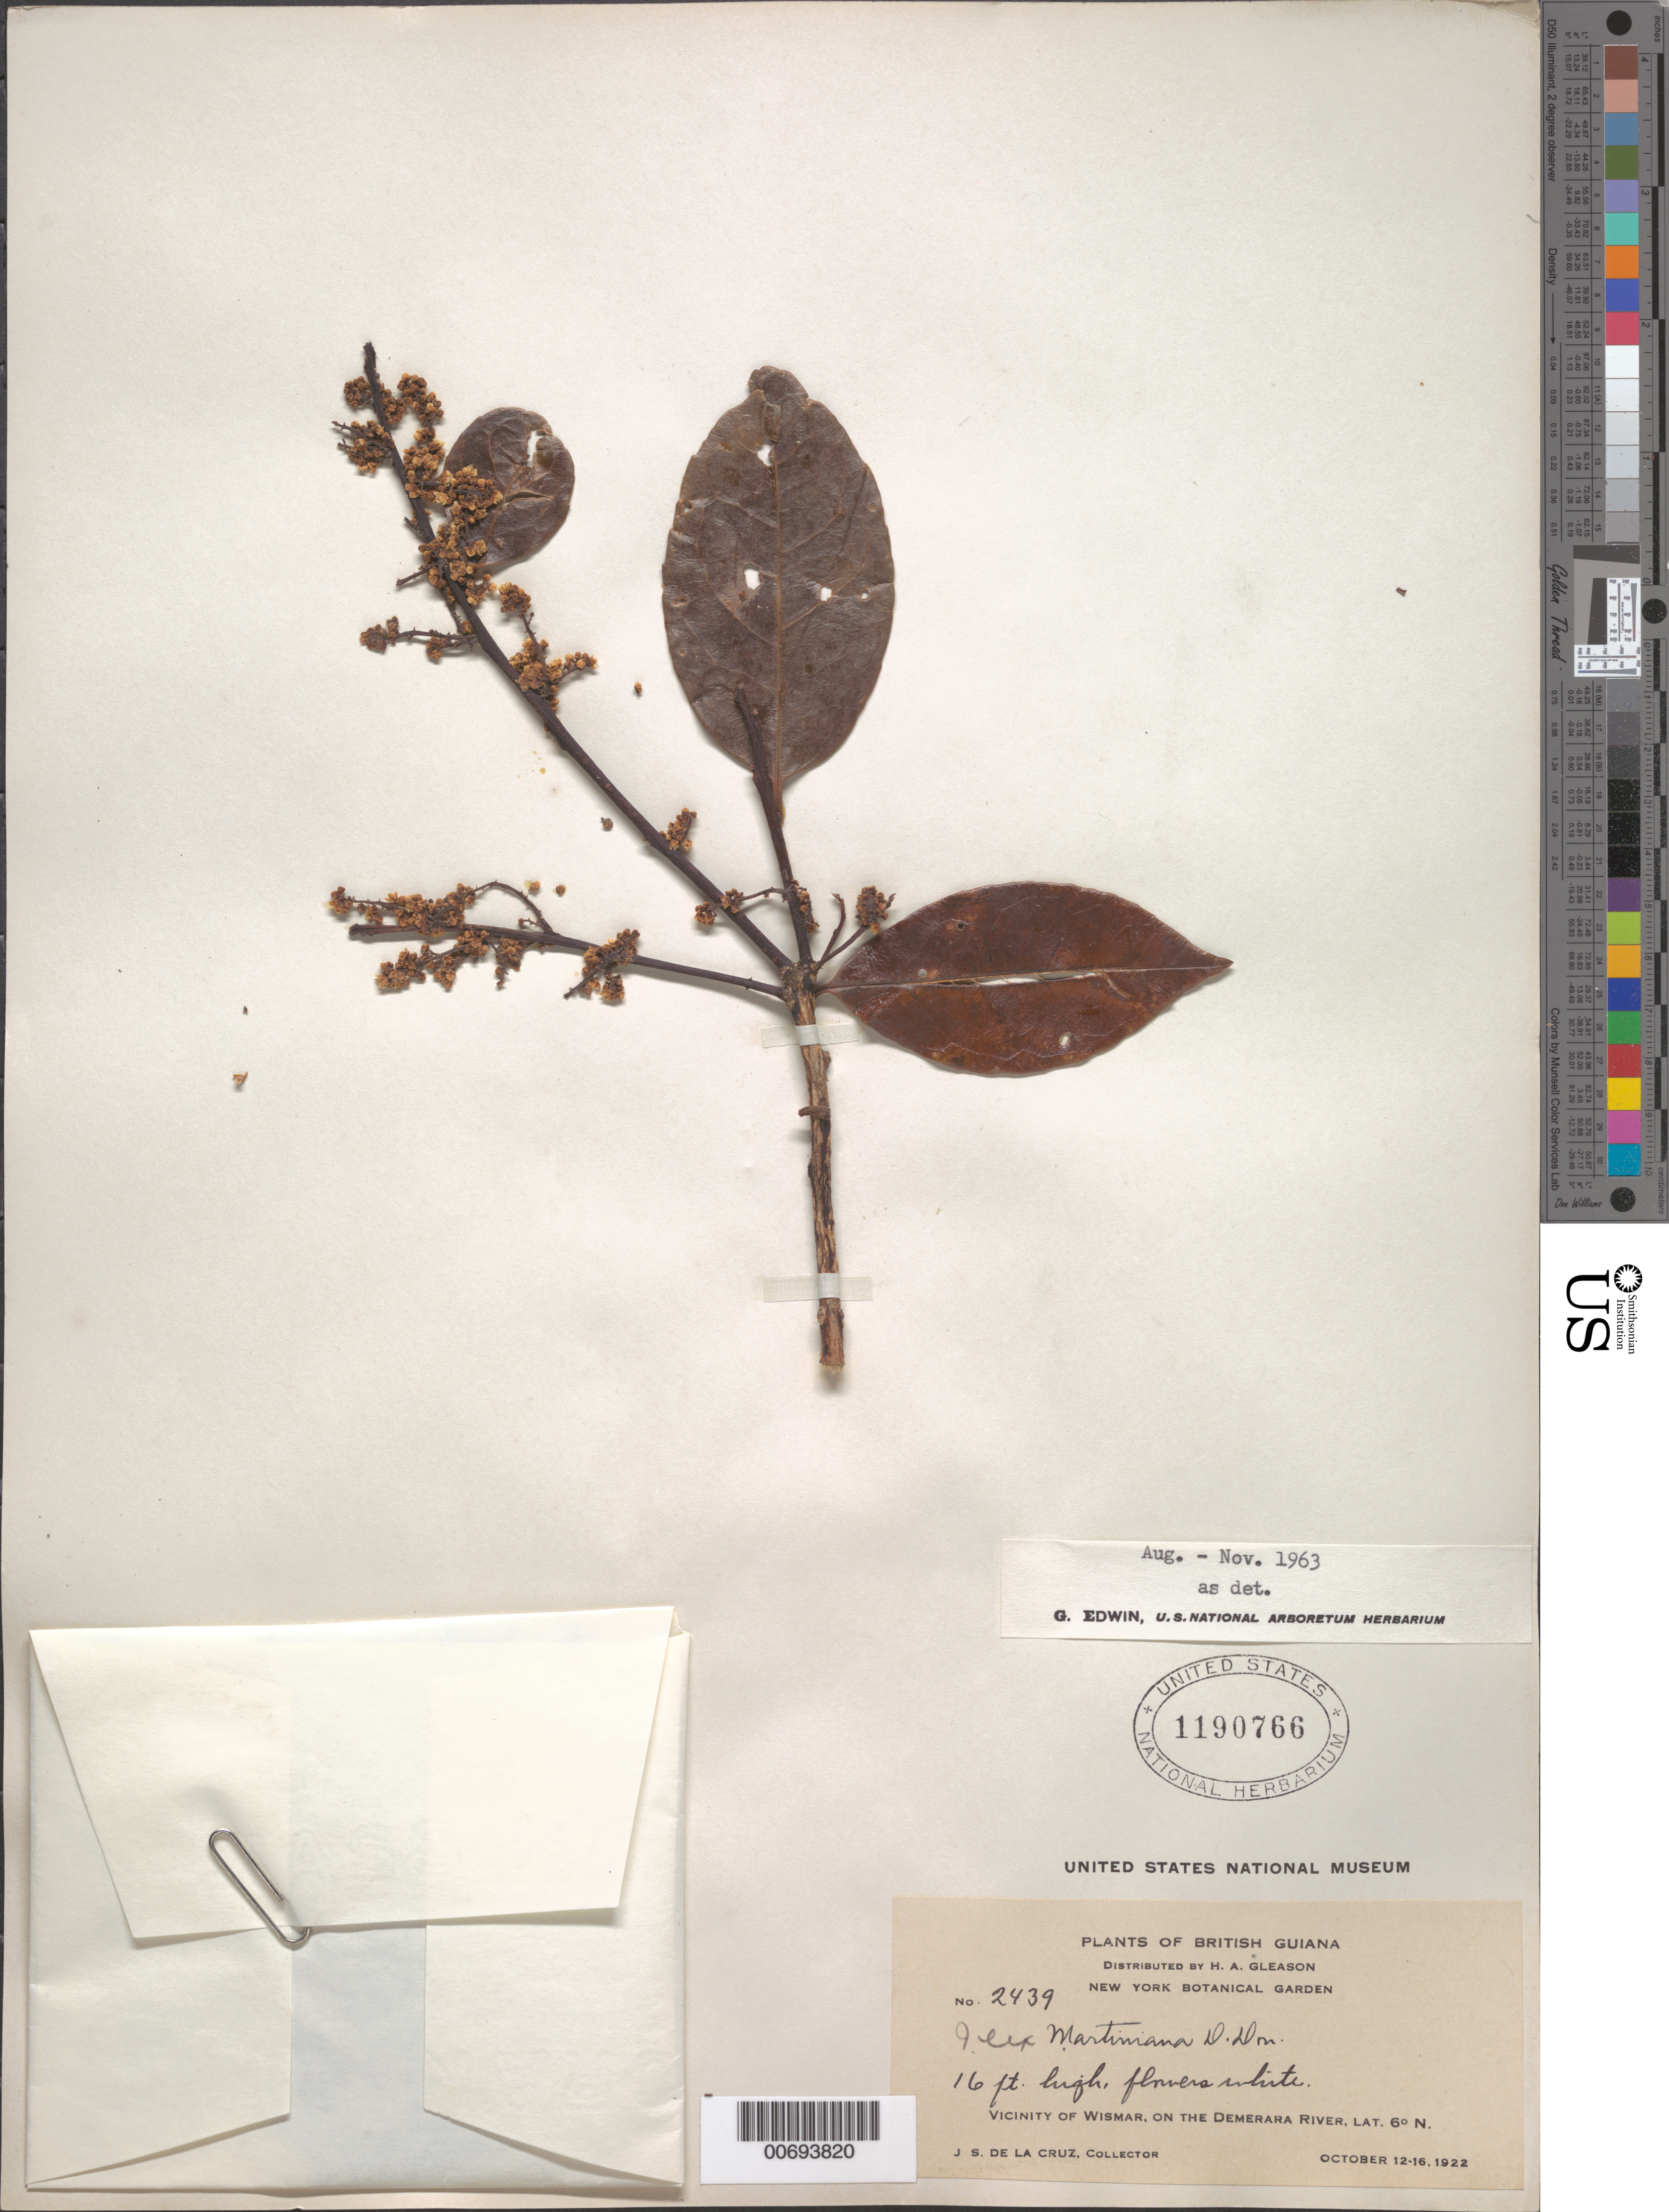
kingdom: Plantae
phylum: Tracheophyta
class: Magnoliopsida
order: Aquifoliales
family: Aquifoliaceae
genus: Ilex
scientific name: Ilex martiniana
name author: D. Don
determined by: Edwin, G.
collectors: J. S. de la Cruz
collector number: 2439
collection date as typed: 12-Oct-22 to 16-Oct-22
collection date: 1922-10-12/1922-10-16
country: Guyana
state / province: U. Demerara-Berbice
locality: Wismar vic., on the Demerara River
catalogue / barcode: US 1190766